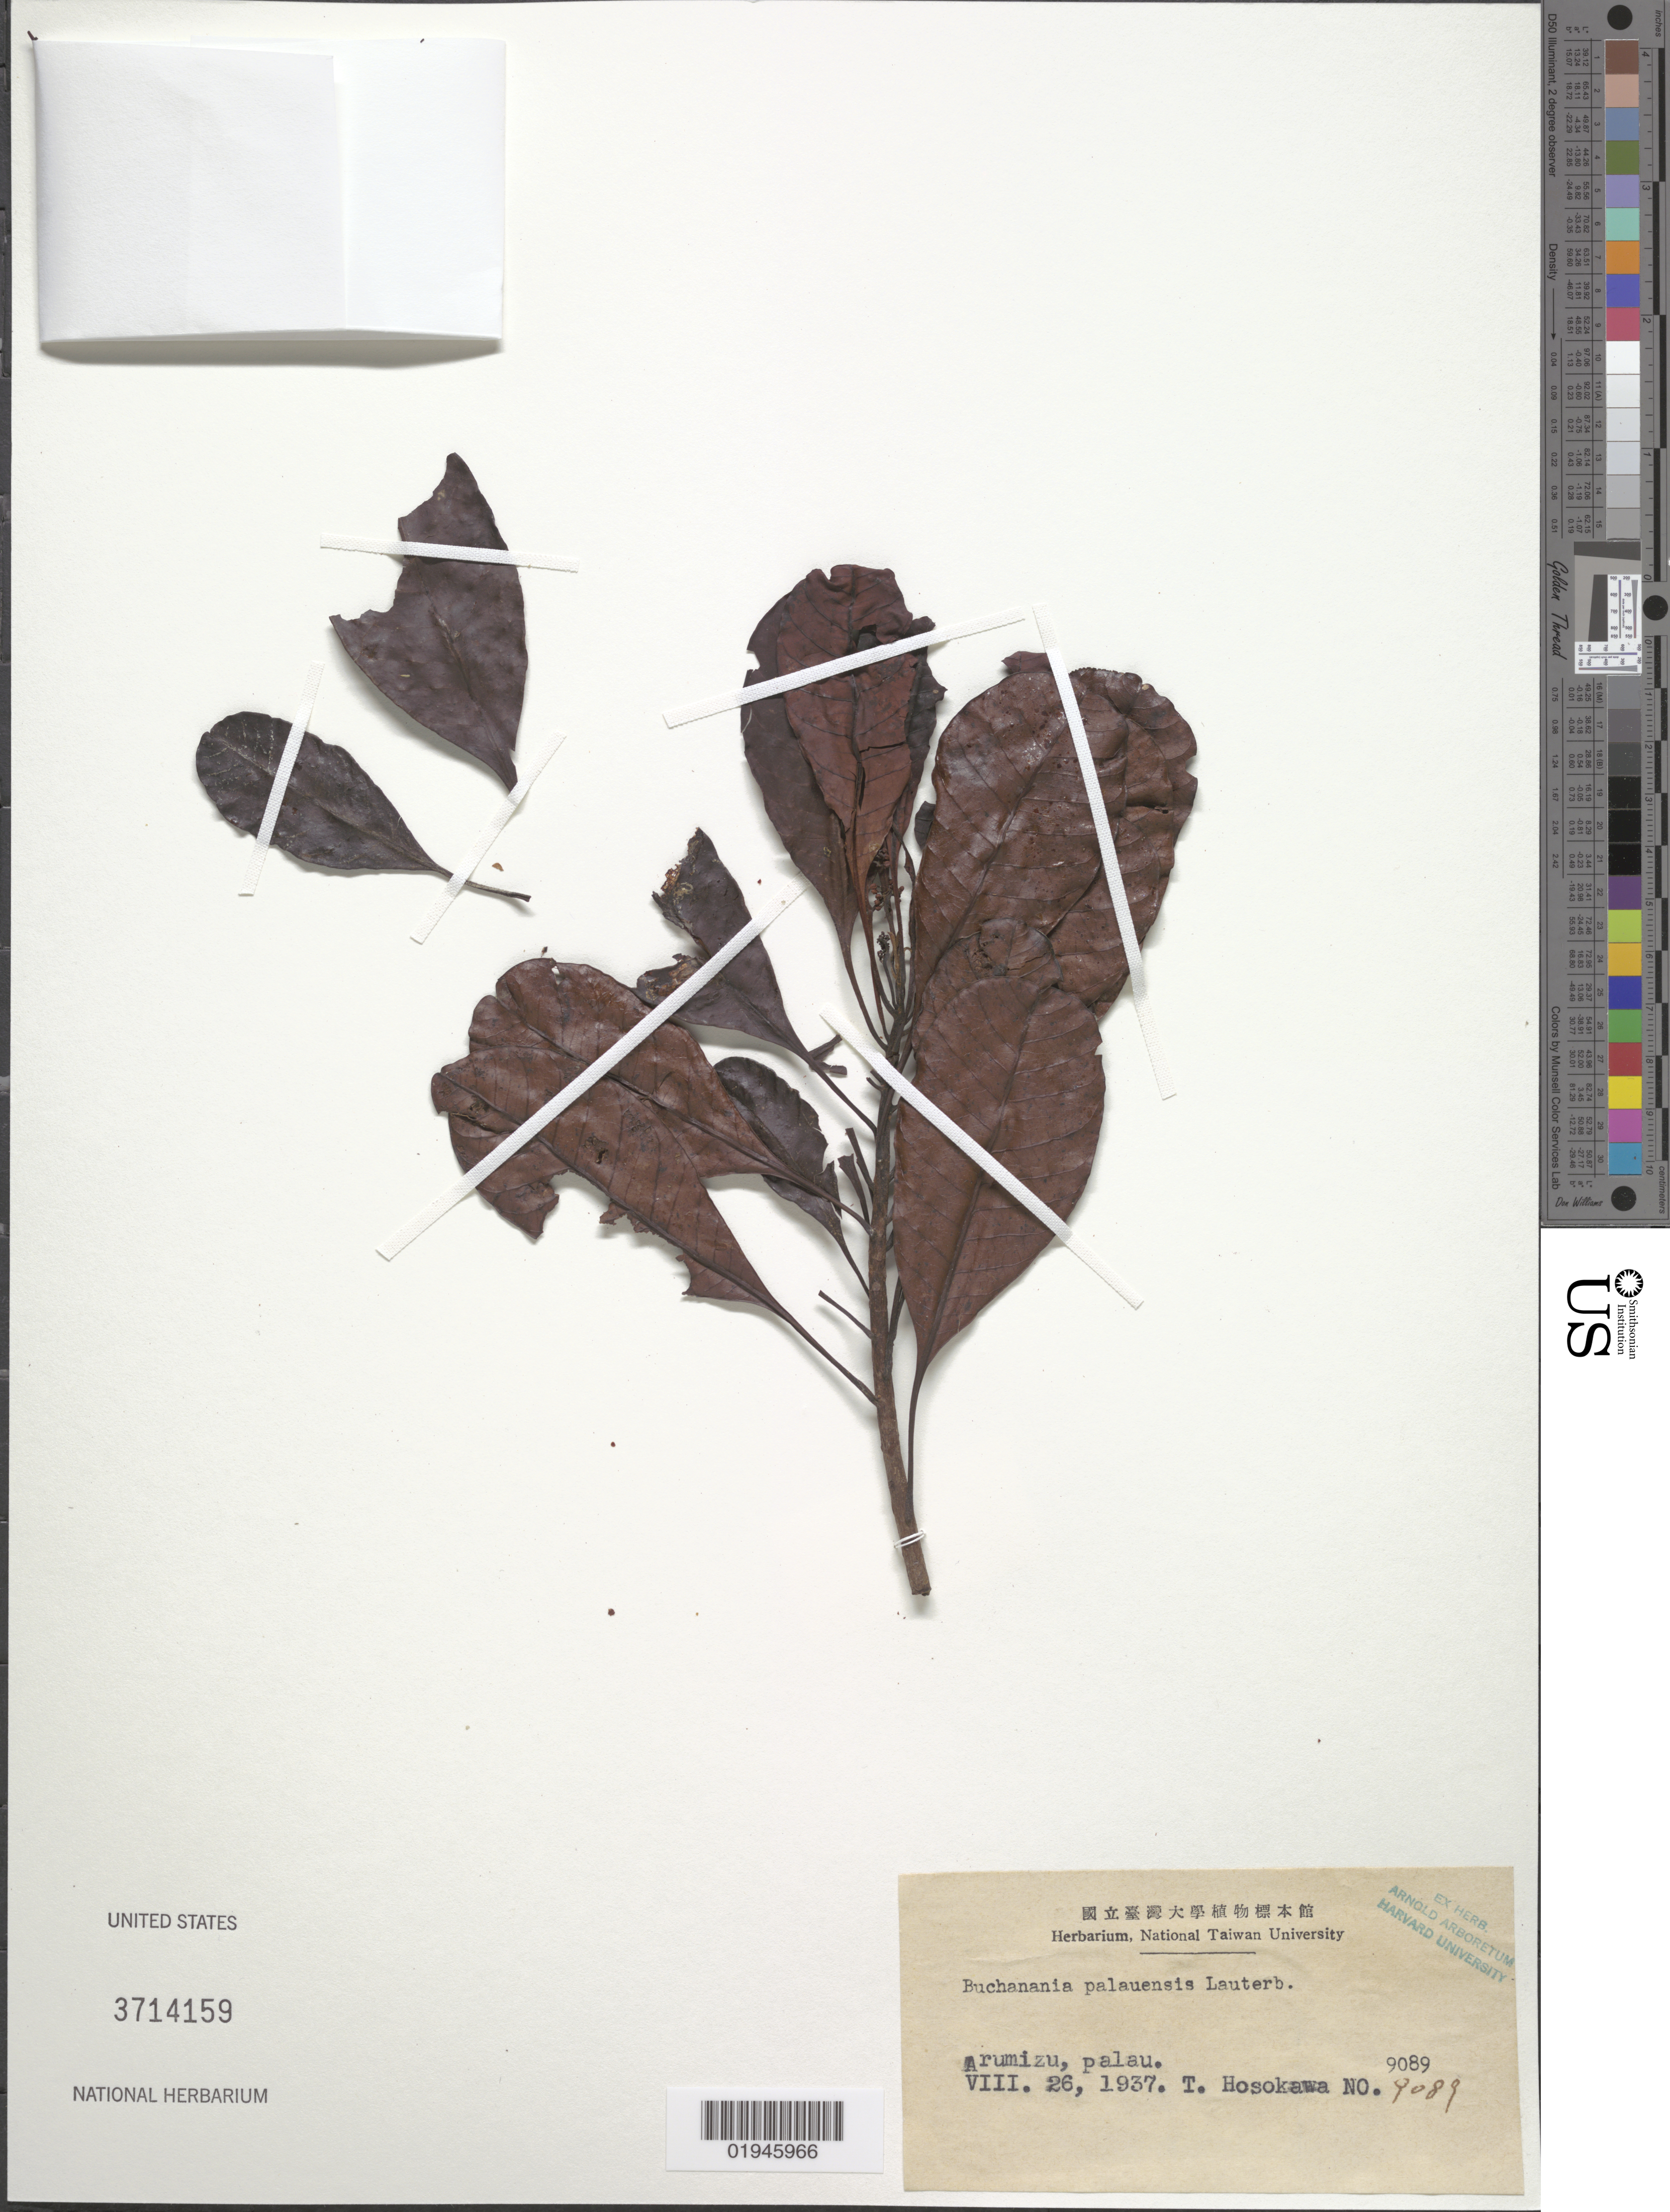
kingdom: Plantae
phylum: Tracheophyta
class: Magnoliopsida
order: Sapindales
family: Anacardiaceae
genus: Buchanania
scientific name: Buchanania palawensis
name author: Lauterb.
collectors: T. Hosokawa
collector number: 9089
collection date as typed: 26 Aug 1937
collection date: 1937-08-26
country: Palau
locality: Arumizu.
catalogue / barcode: US 3714159